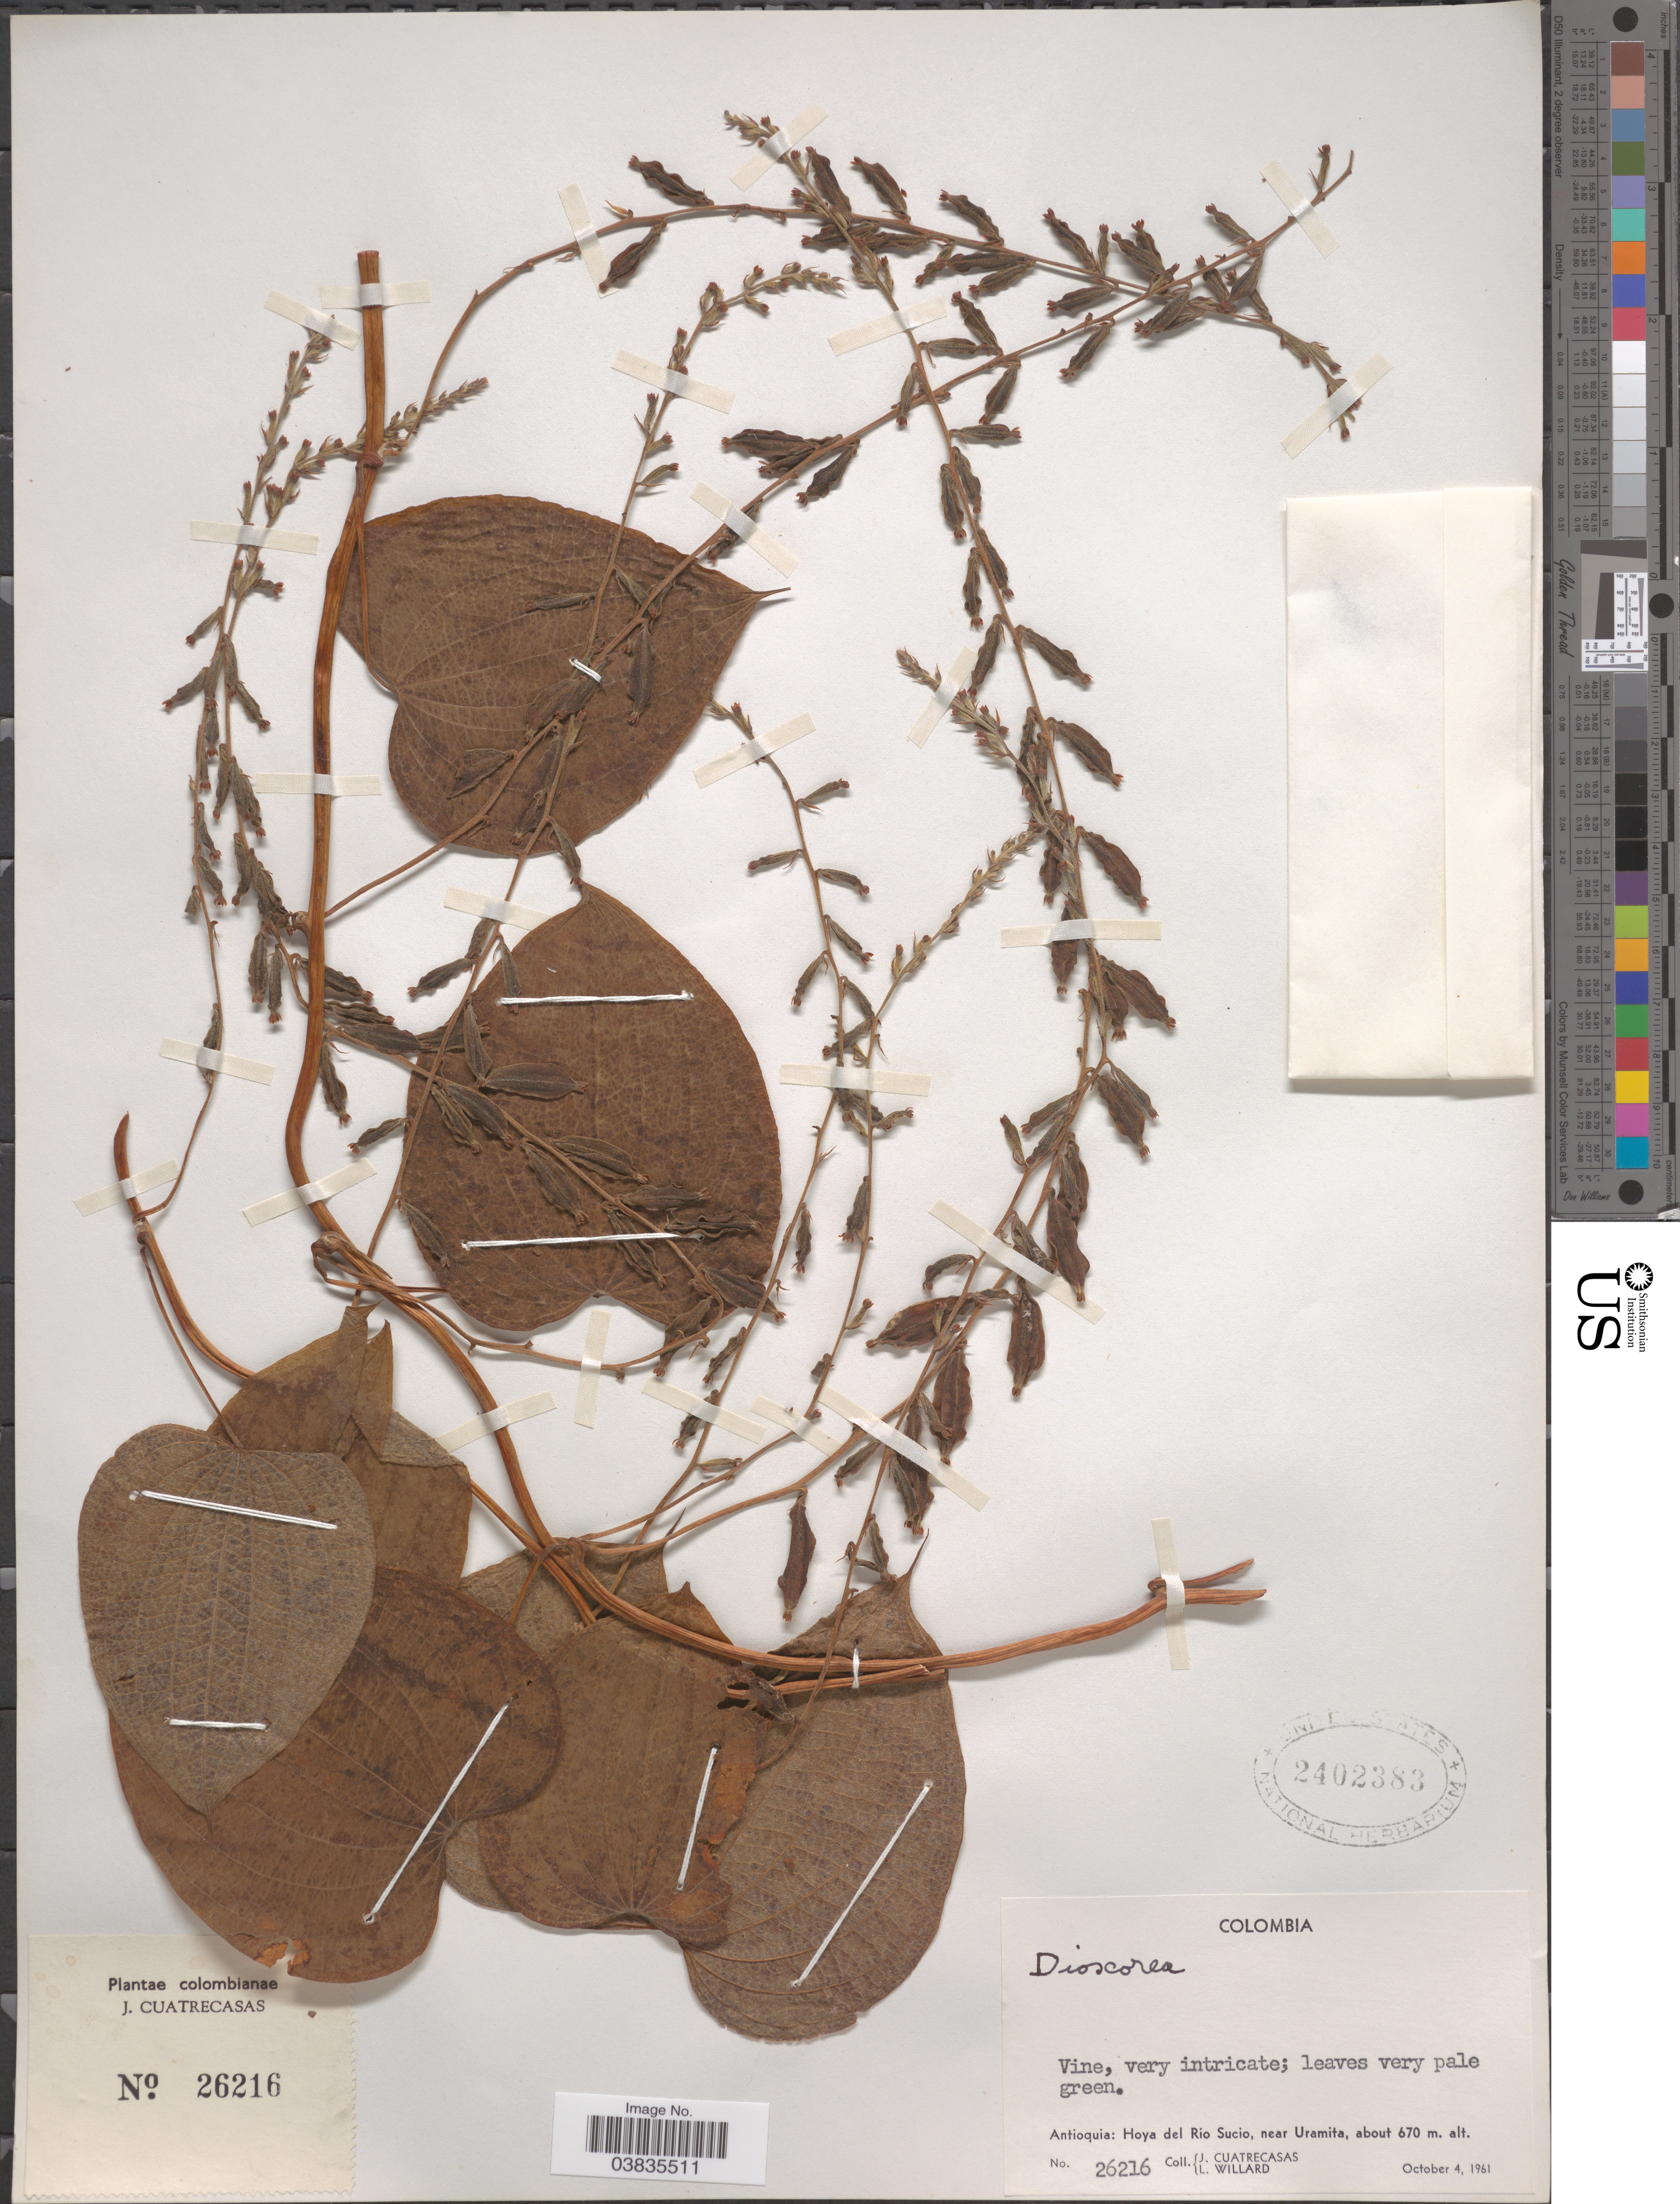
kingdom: Plantae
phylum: Tracheophyta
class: Liliopsida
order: Dioscoreales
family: Dioscoreaceae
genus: Dioscorea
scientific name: Dioscorea sp.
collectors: J. Cuatrecasas & L. Willard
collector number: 26216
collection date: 1961-10-04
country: Colombia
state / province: Antioquia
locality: Hoya del Rio Sucio, near Uramita.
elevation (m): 670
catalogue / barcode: US 2402383